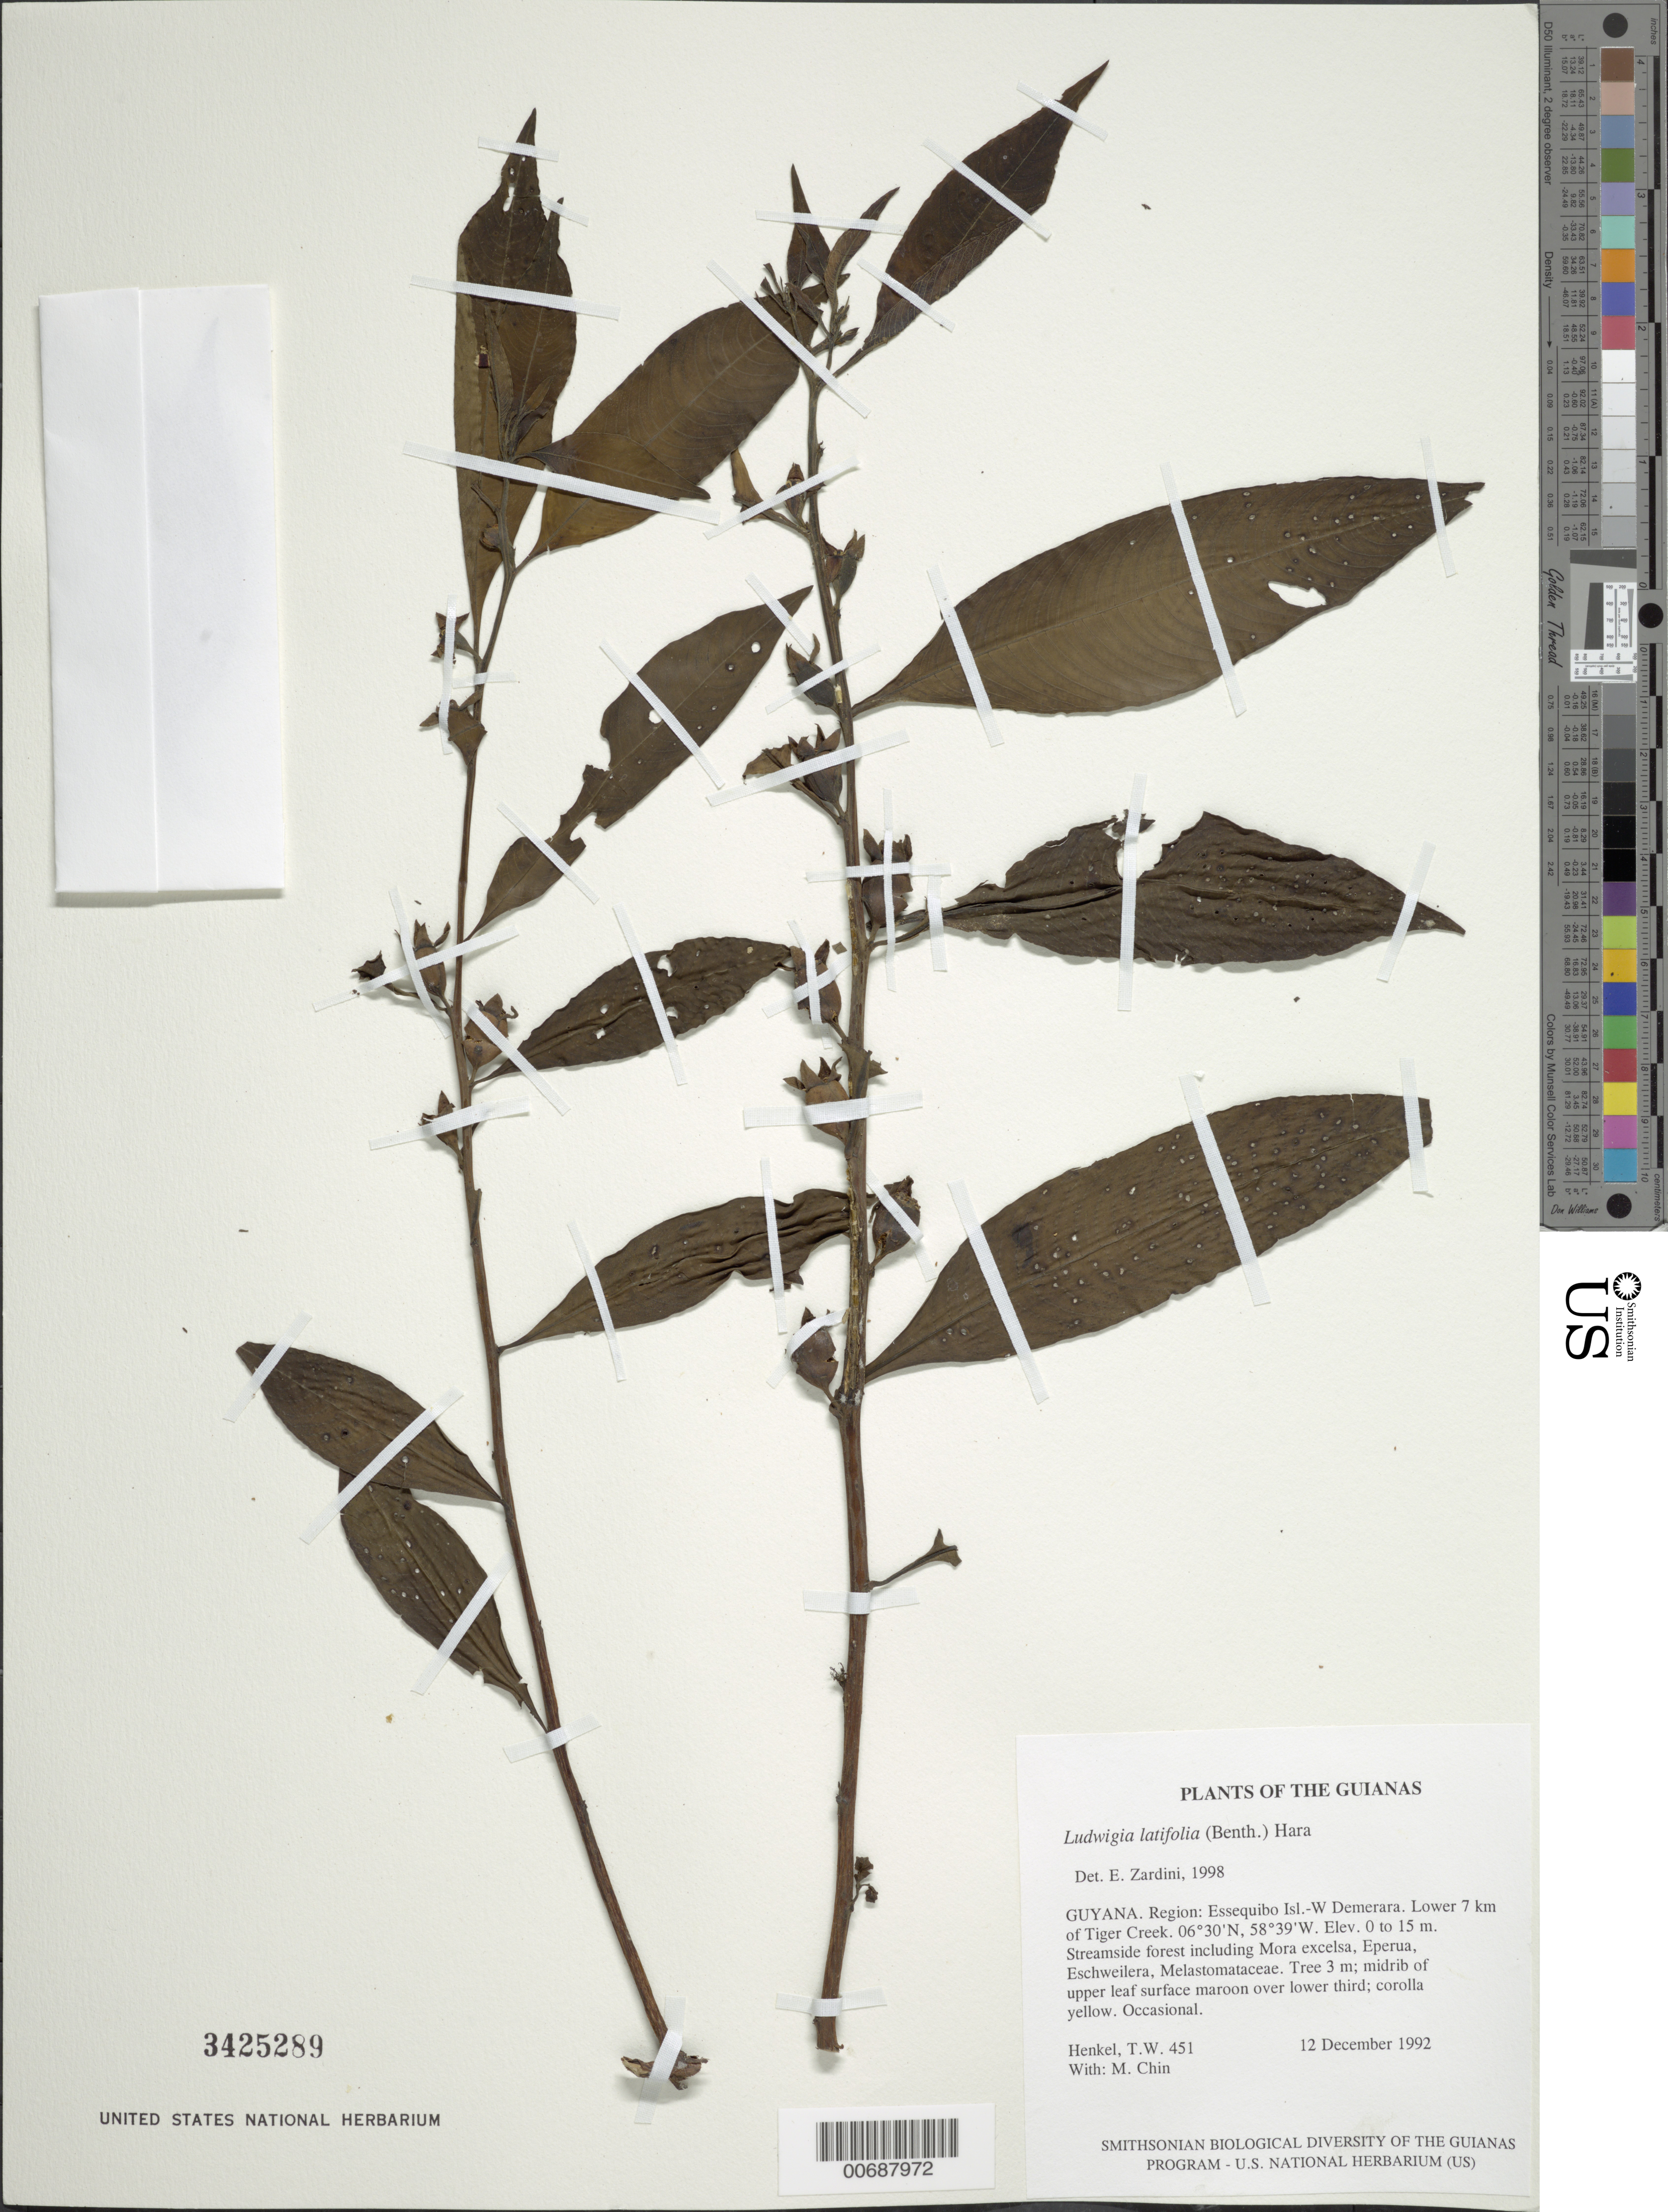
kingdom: Plantae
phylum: Tracheophyta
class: Magnoliopsida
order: Myrtales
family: Onagraceae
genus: Ludwigia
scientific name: Ludwigia latifolia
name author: (Benth.) H. Hara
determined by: Zardini, E. M.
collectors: T. Henkel & M. Chin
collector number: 451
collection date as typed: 12 December 1992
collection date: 1992-12-12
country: Guyana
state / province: Essequibo Isl-W. Demerara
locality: Lower 7 km of Tiger Creek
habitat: Streamside forest including Mora excelsa, Eperua, Eschweilera, Melastomataceae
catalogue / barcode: US 3425289